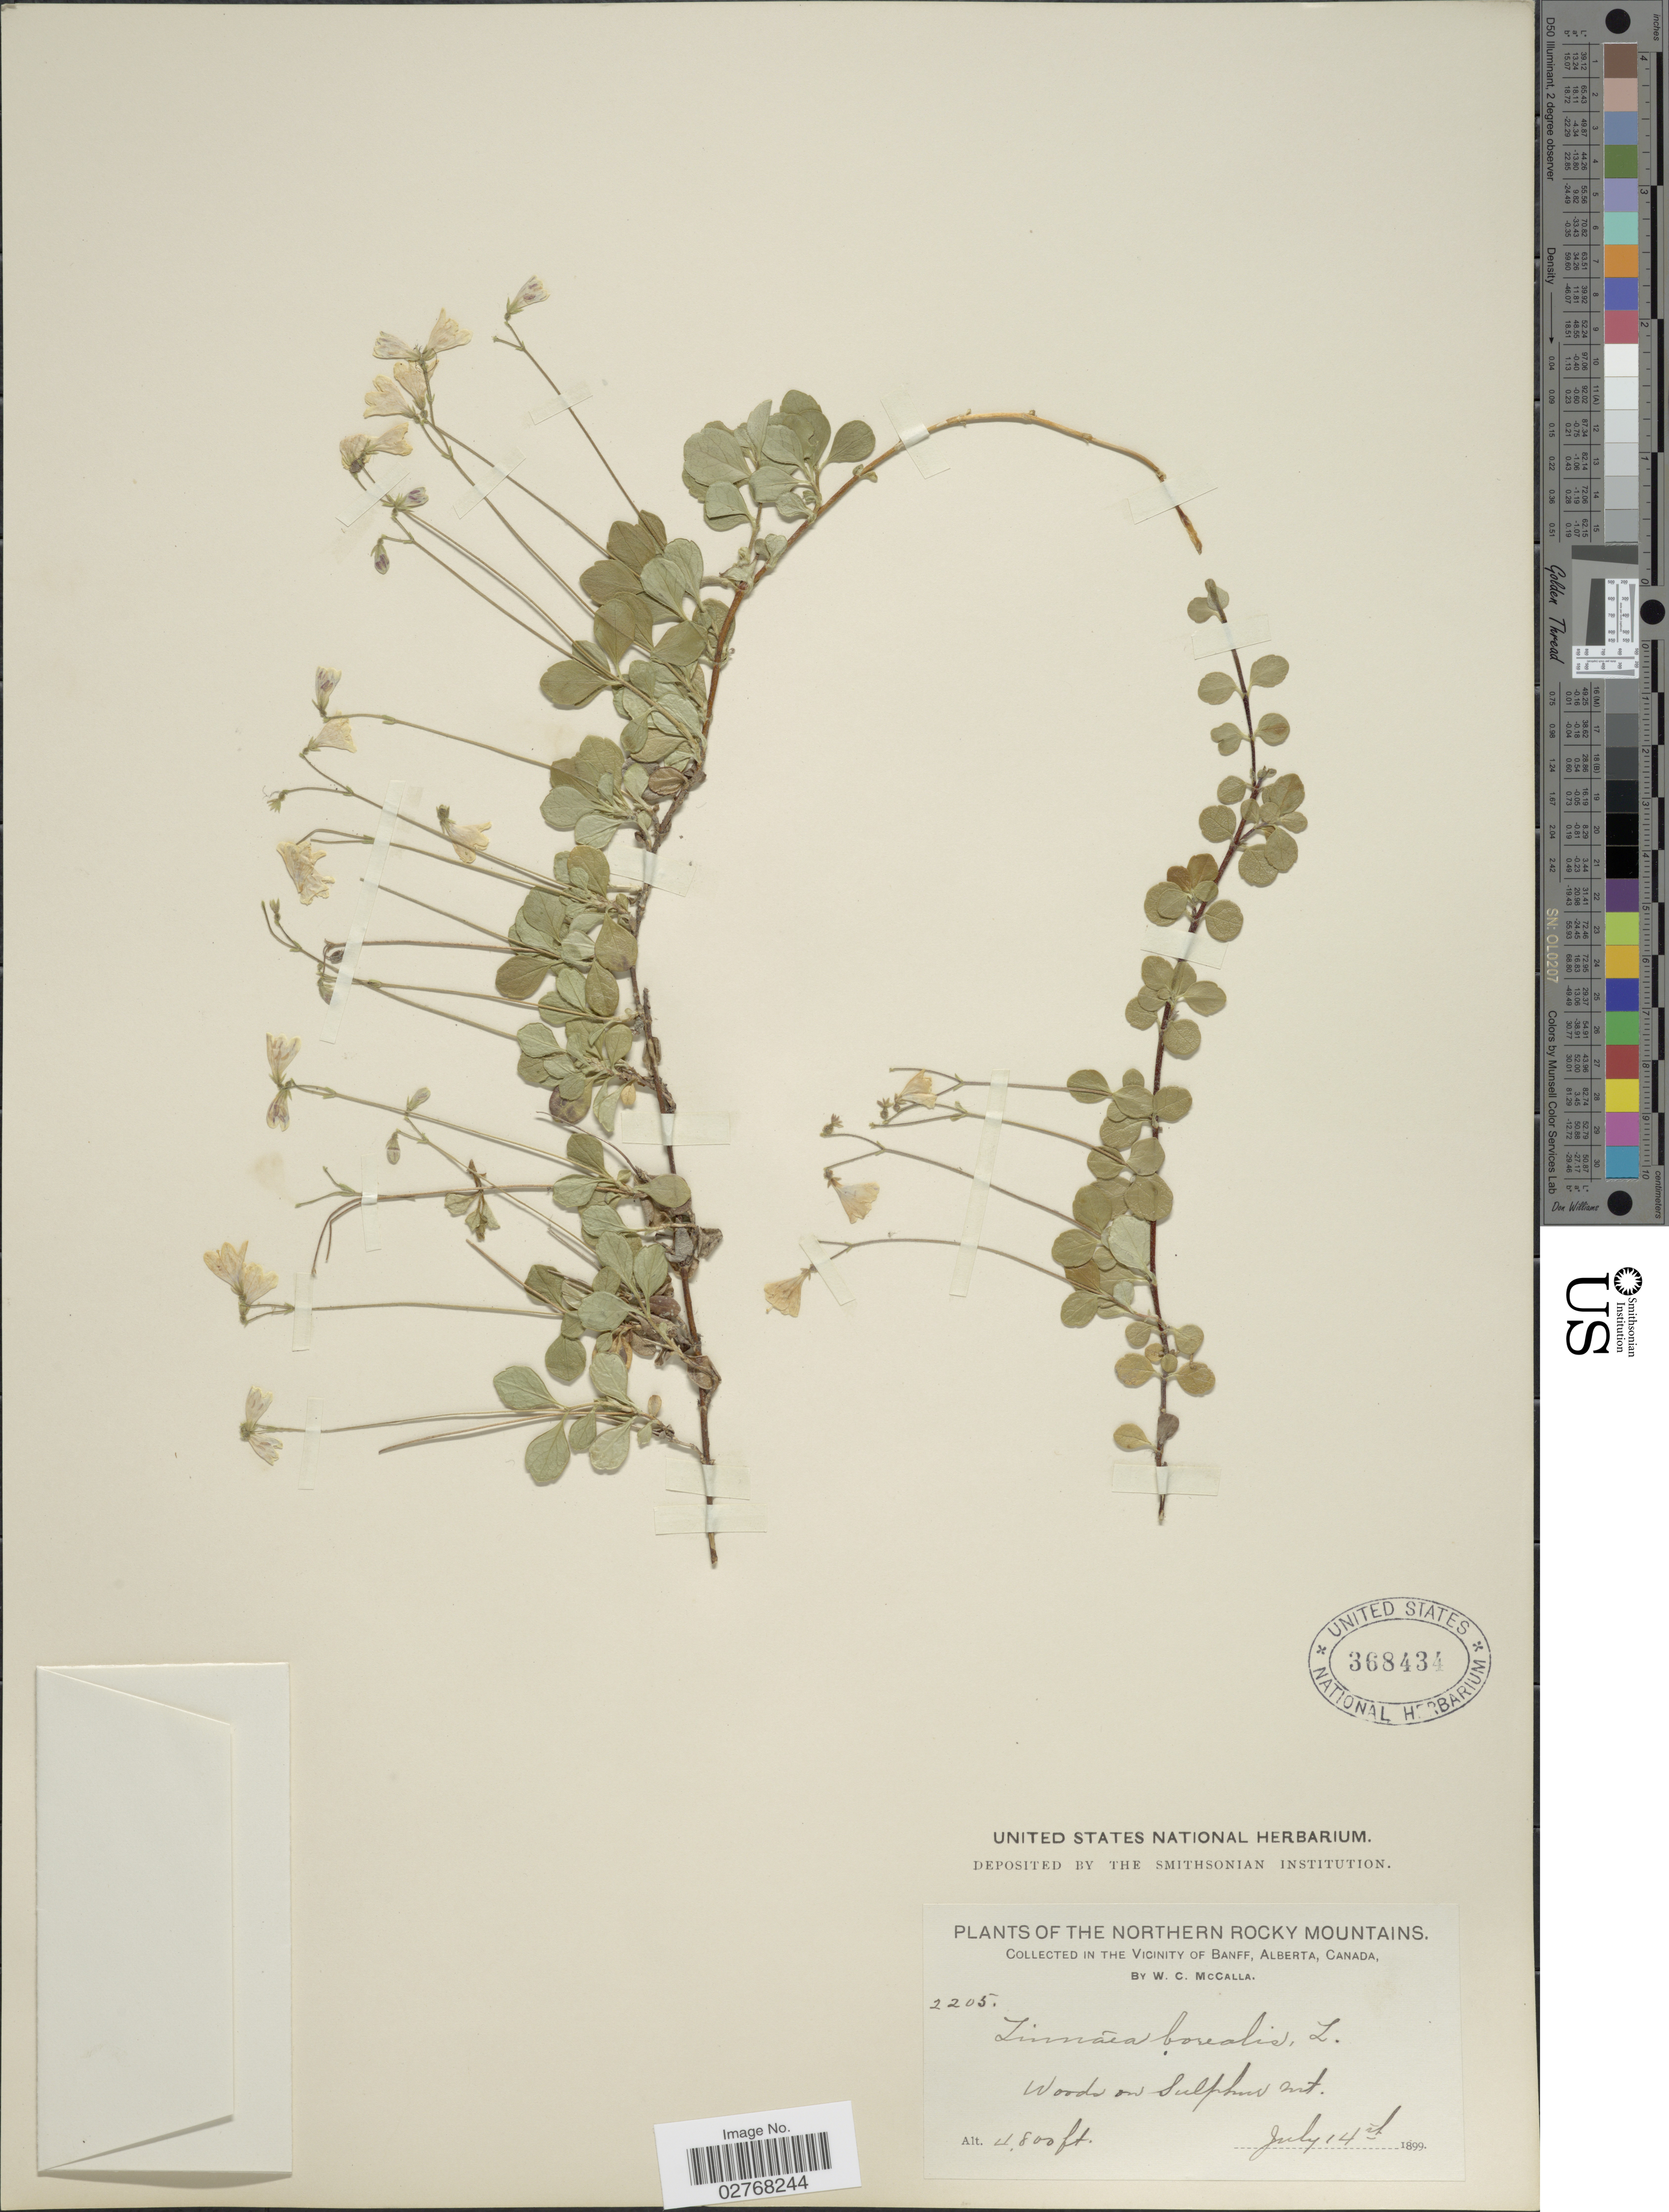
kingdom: Plantae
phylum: Tracheophyta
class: Magnoliopsida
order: Dipsacales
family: Caprifoliaceae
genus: Linnaea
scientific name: Linnaea borealis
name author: L.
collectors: W. McCalla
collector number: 2205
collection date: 1899-07-14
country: Canada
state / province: Alberta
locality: Northern Rocky Mountains. The Vicinity of Banff. Woods on Sulphur mt.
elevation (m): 1463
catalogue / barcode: US 368434